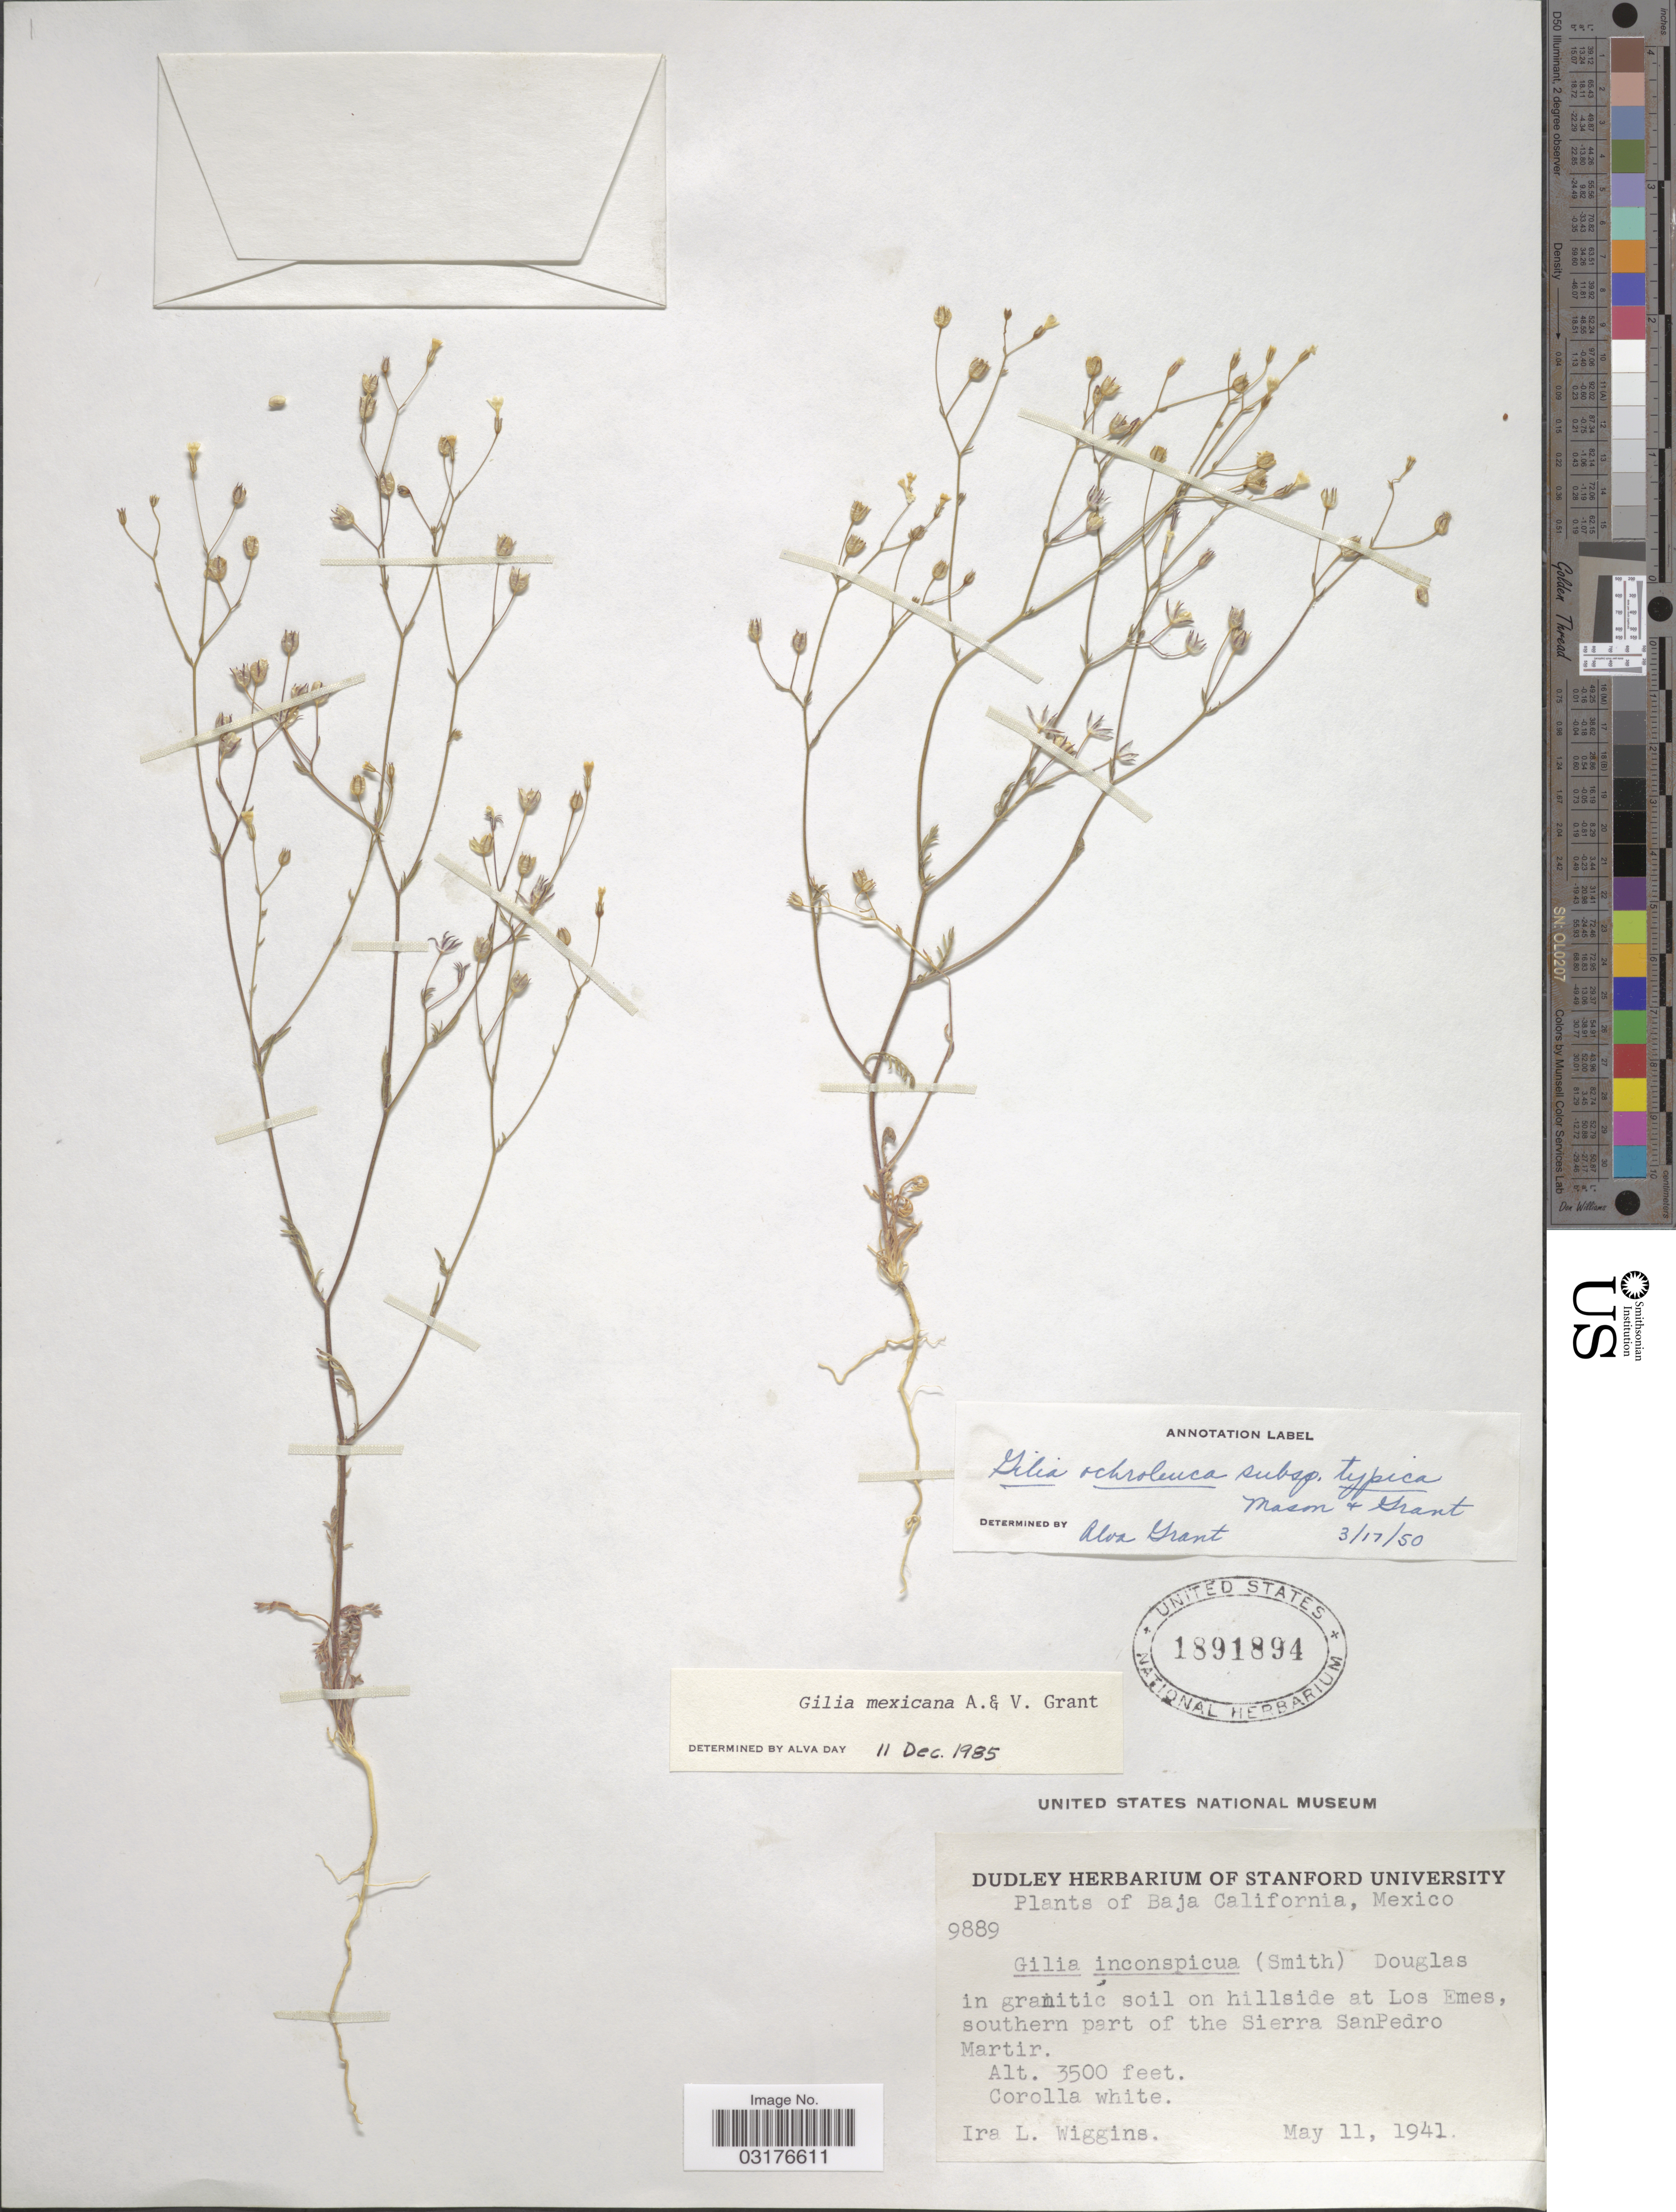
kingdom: Plantae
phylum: Tracheophyta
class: Magnoliopsida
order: Ericales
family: Polemoniaceae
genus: Gilia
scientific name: Gilia mexicana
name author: A.D. Grant & V.E. Grant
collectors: I. L. Wiggins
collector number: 9889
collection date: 1941-05-11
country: Mexico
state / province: Baja California Norte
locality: In granitic soil on hillside at Los Emes, southern part of the Sierra San Pedro Martir.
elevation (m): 1067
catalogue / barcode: US 1891894